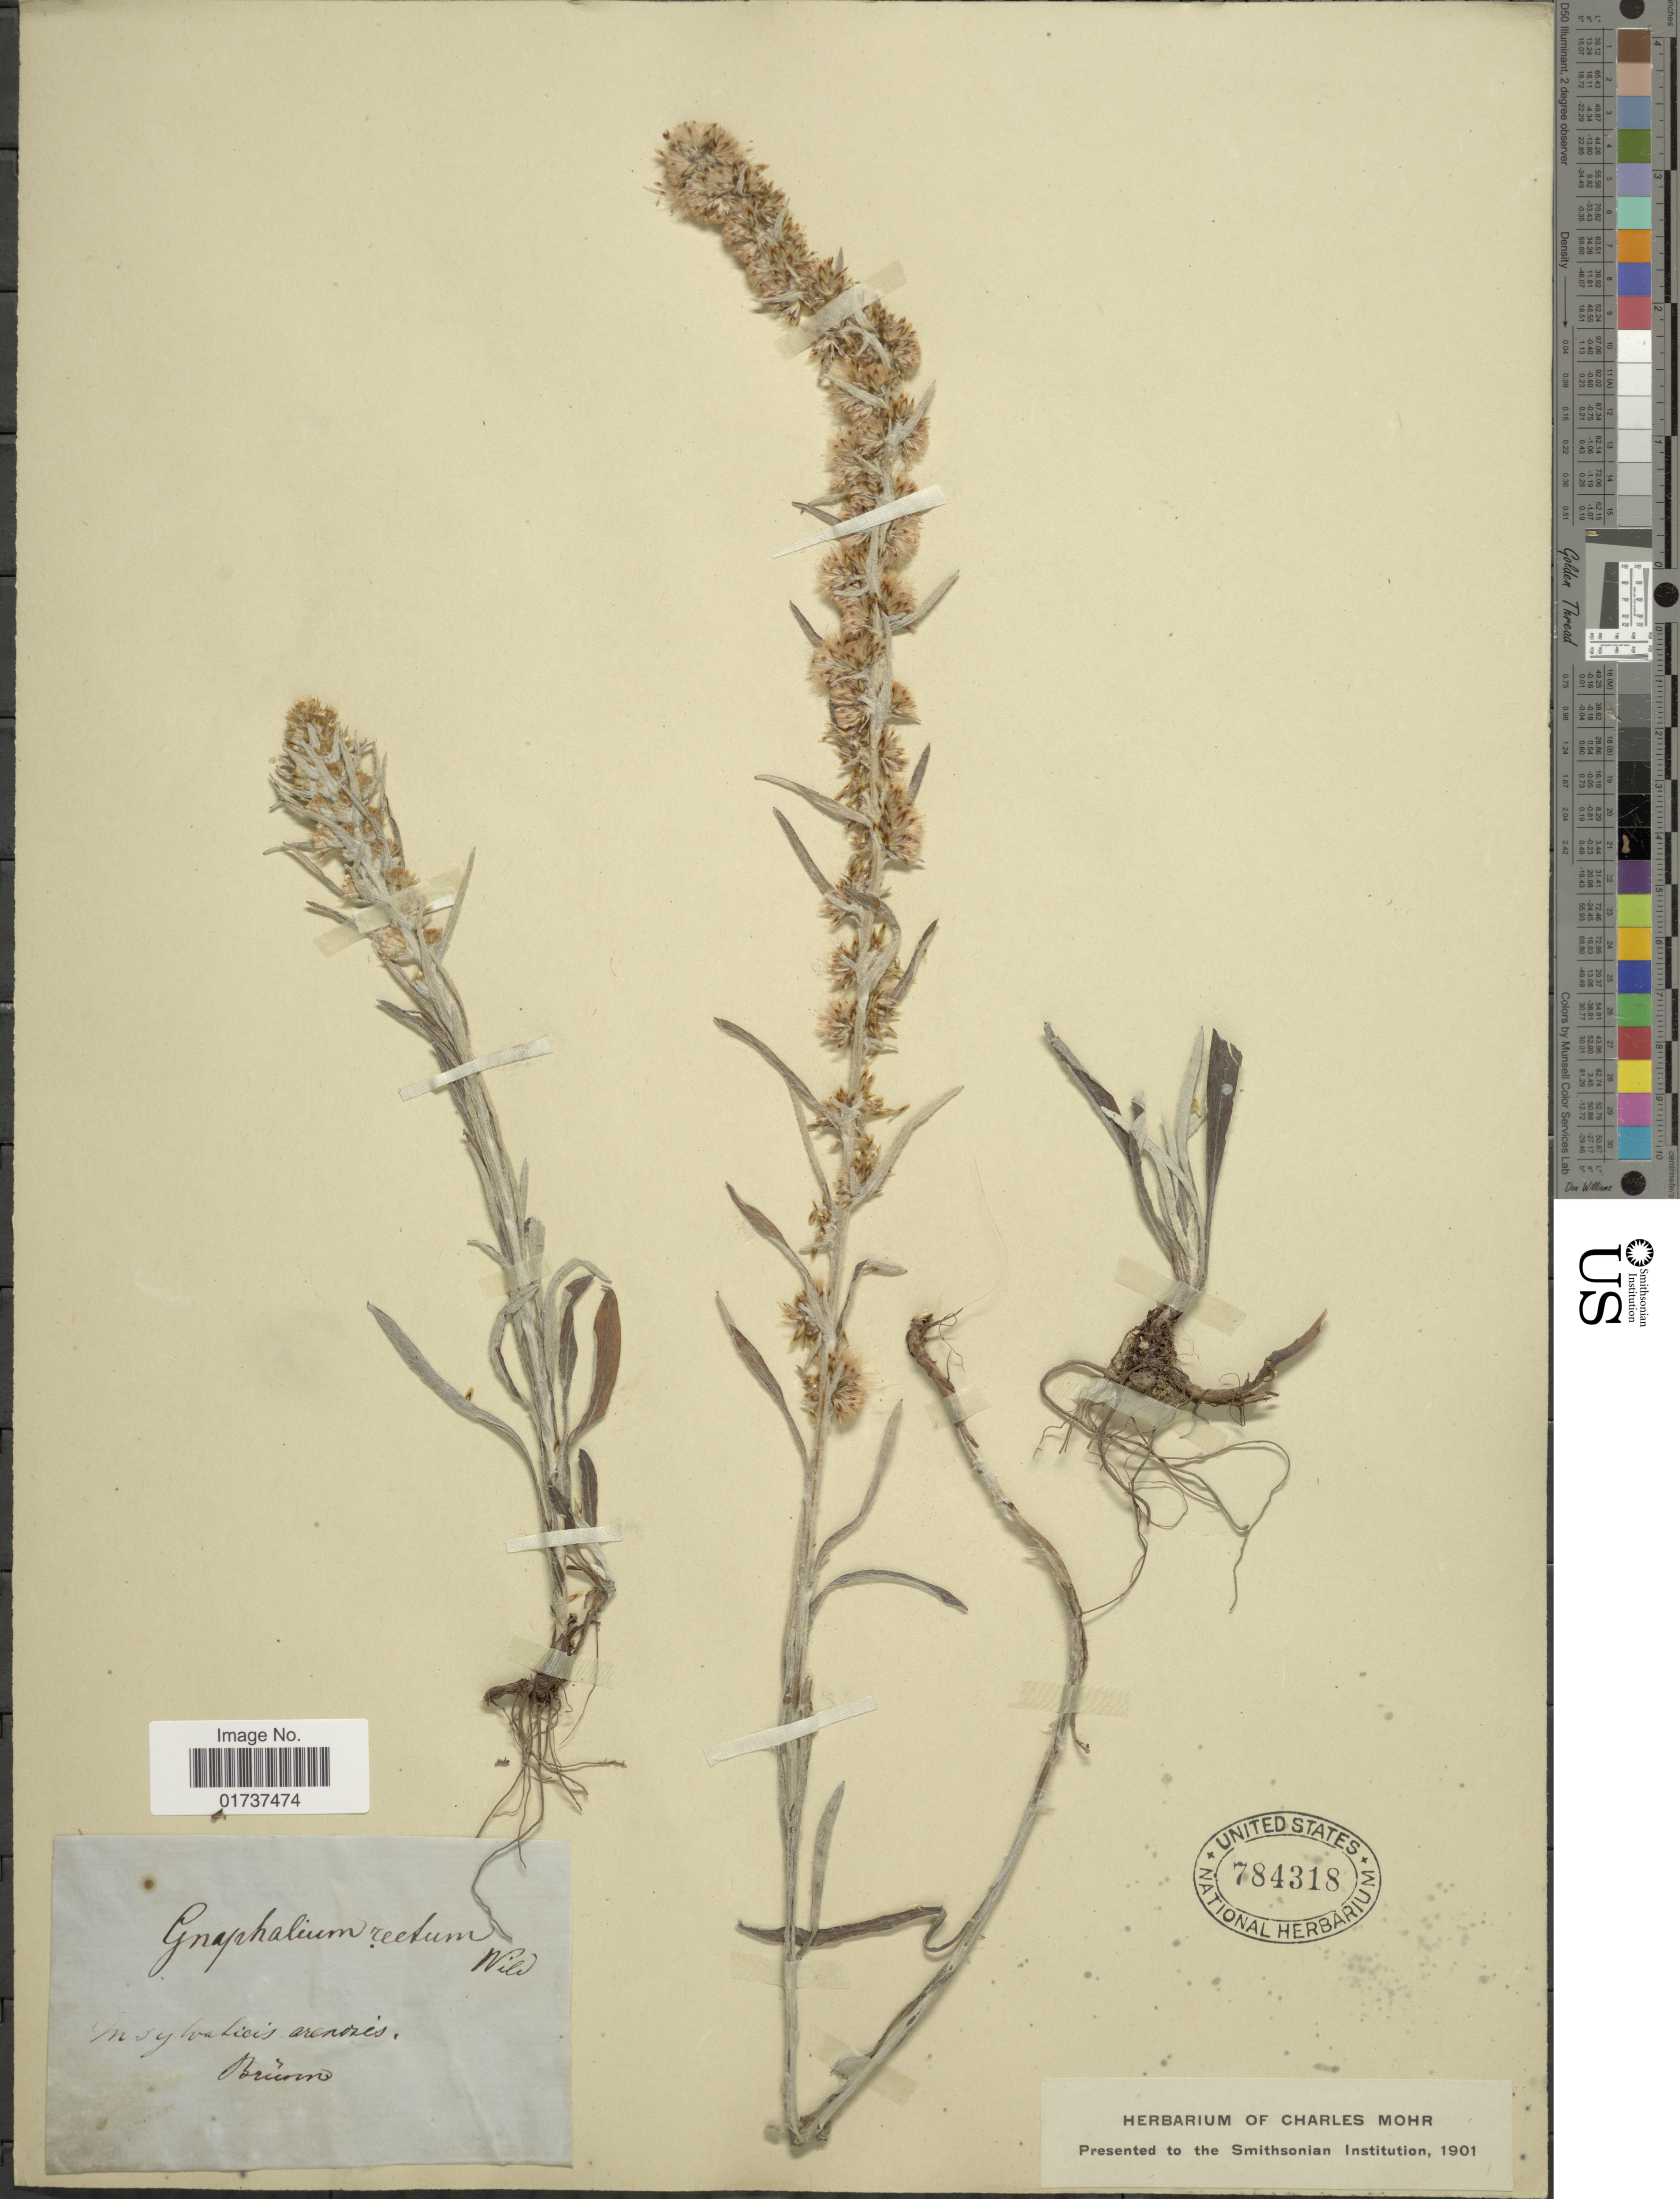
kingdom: Plantae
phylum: Tracheophyta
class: Magnoliopsida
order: Asterales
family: Asteraceae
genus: Gnaphalium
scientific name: Gnaphalium sylvaticum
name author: L.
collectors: ex herb. C. Mohr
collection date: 1901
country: Czechia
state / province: South Moravian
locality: Sylvakicis arcnories, Bruim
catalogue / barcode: US 784318